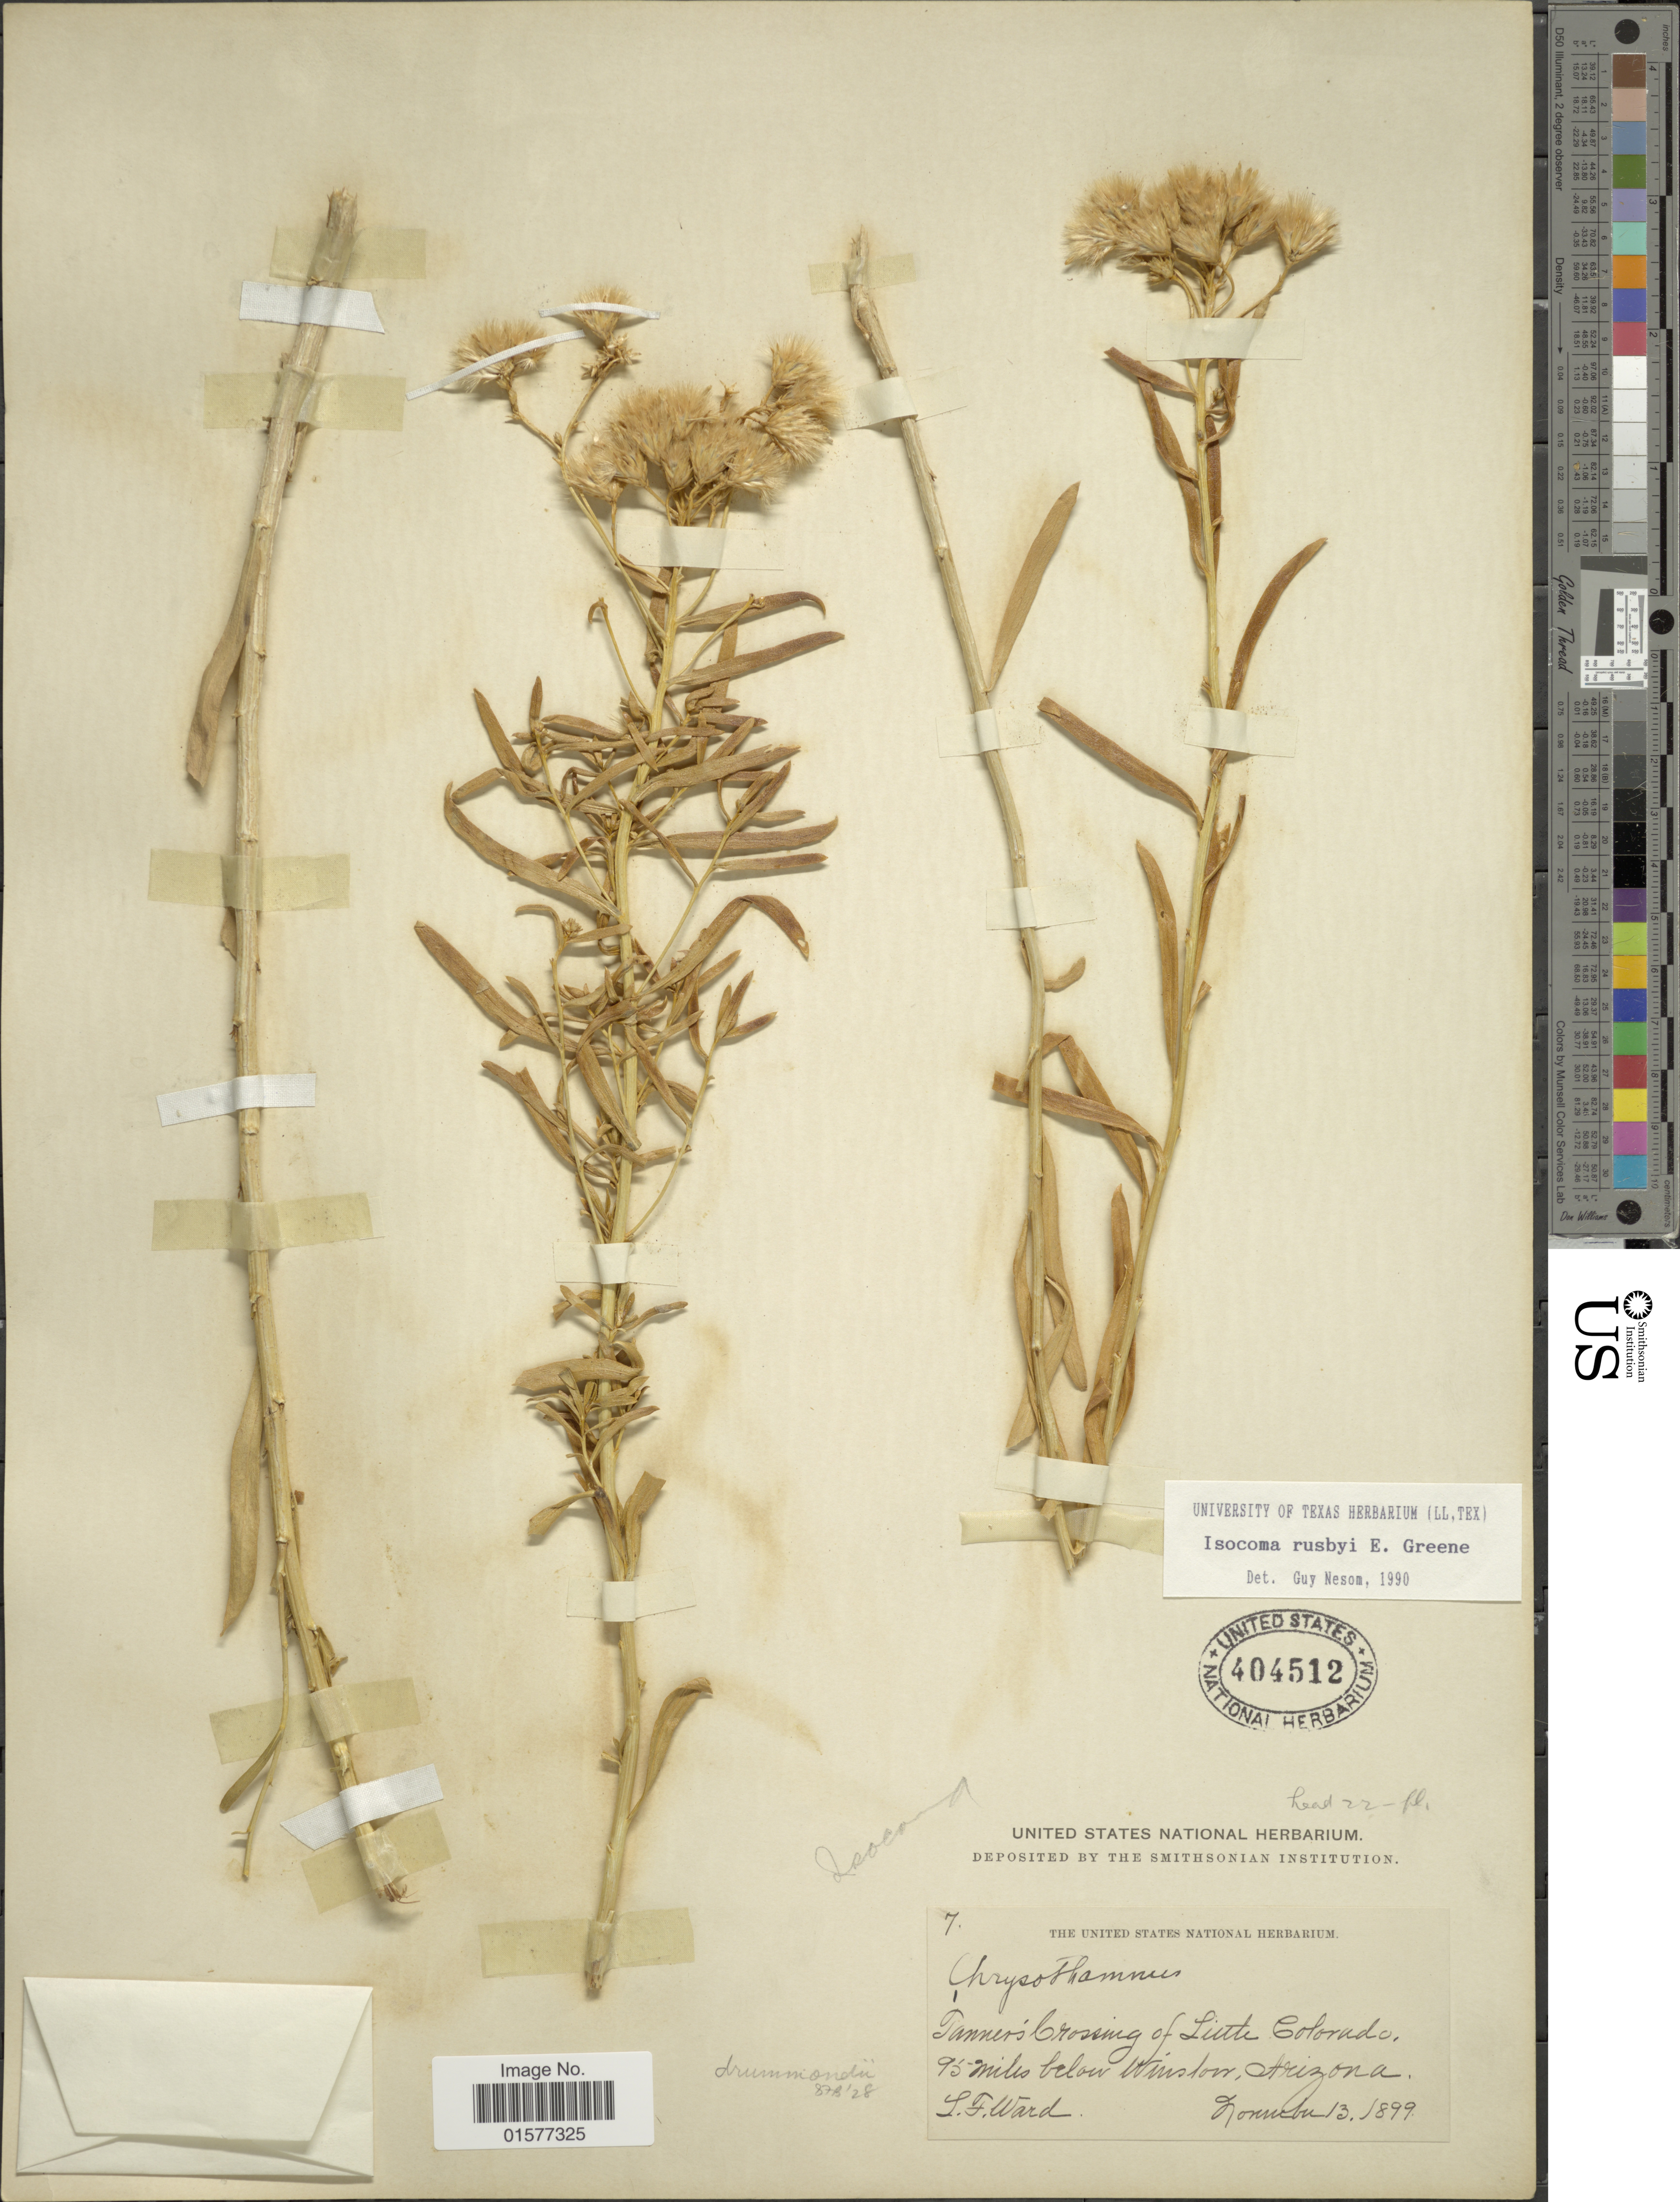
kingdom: Plantae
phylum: Tracheophyta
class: Magnoliopsida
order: Asterales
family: Asteraceae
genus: Isocoma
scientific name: Isocoma rusbyi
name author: Greene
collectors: L. Ward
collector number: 7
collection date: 1899-11-13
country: United States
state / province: Arizona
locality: Tanners Crossing of Little Colorado, 95 miles below Winslow, Arizona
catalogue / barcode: US 404512